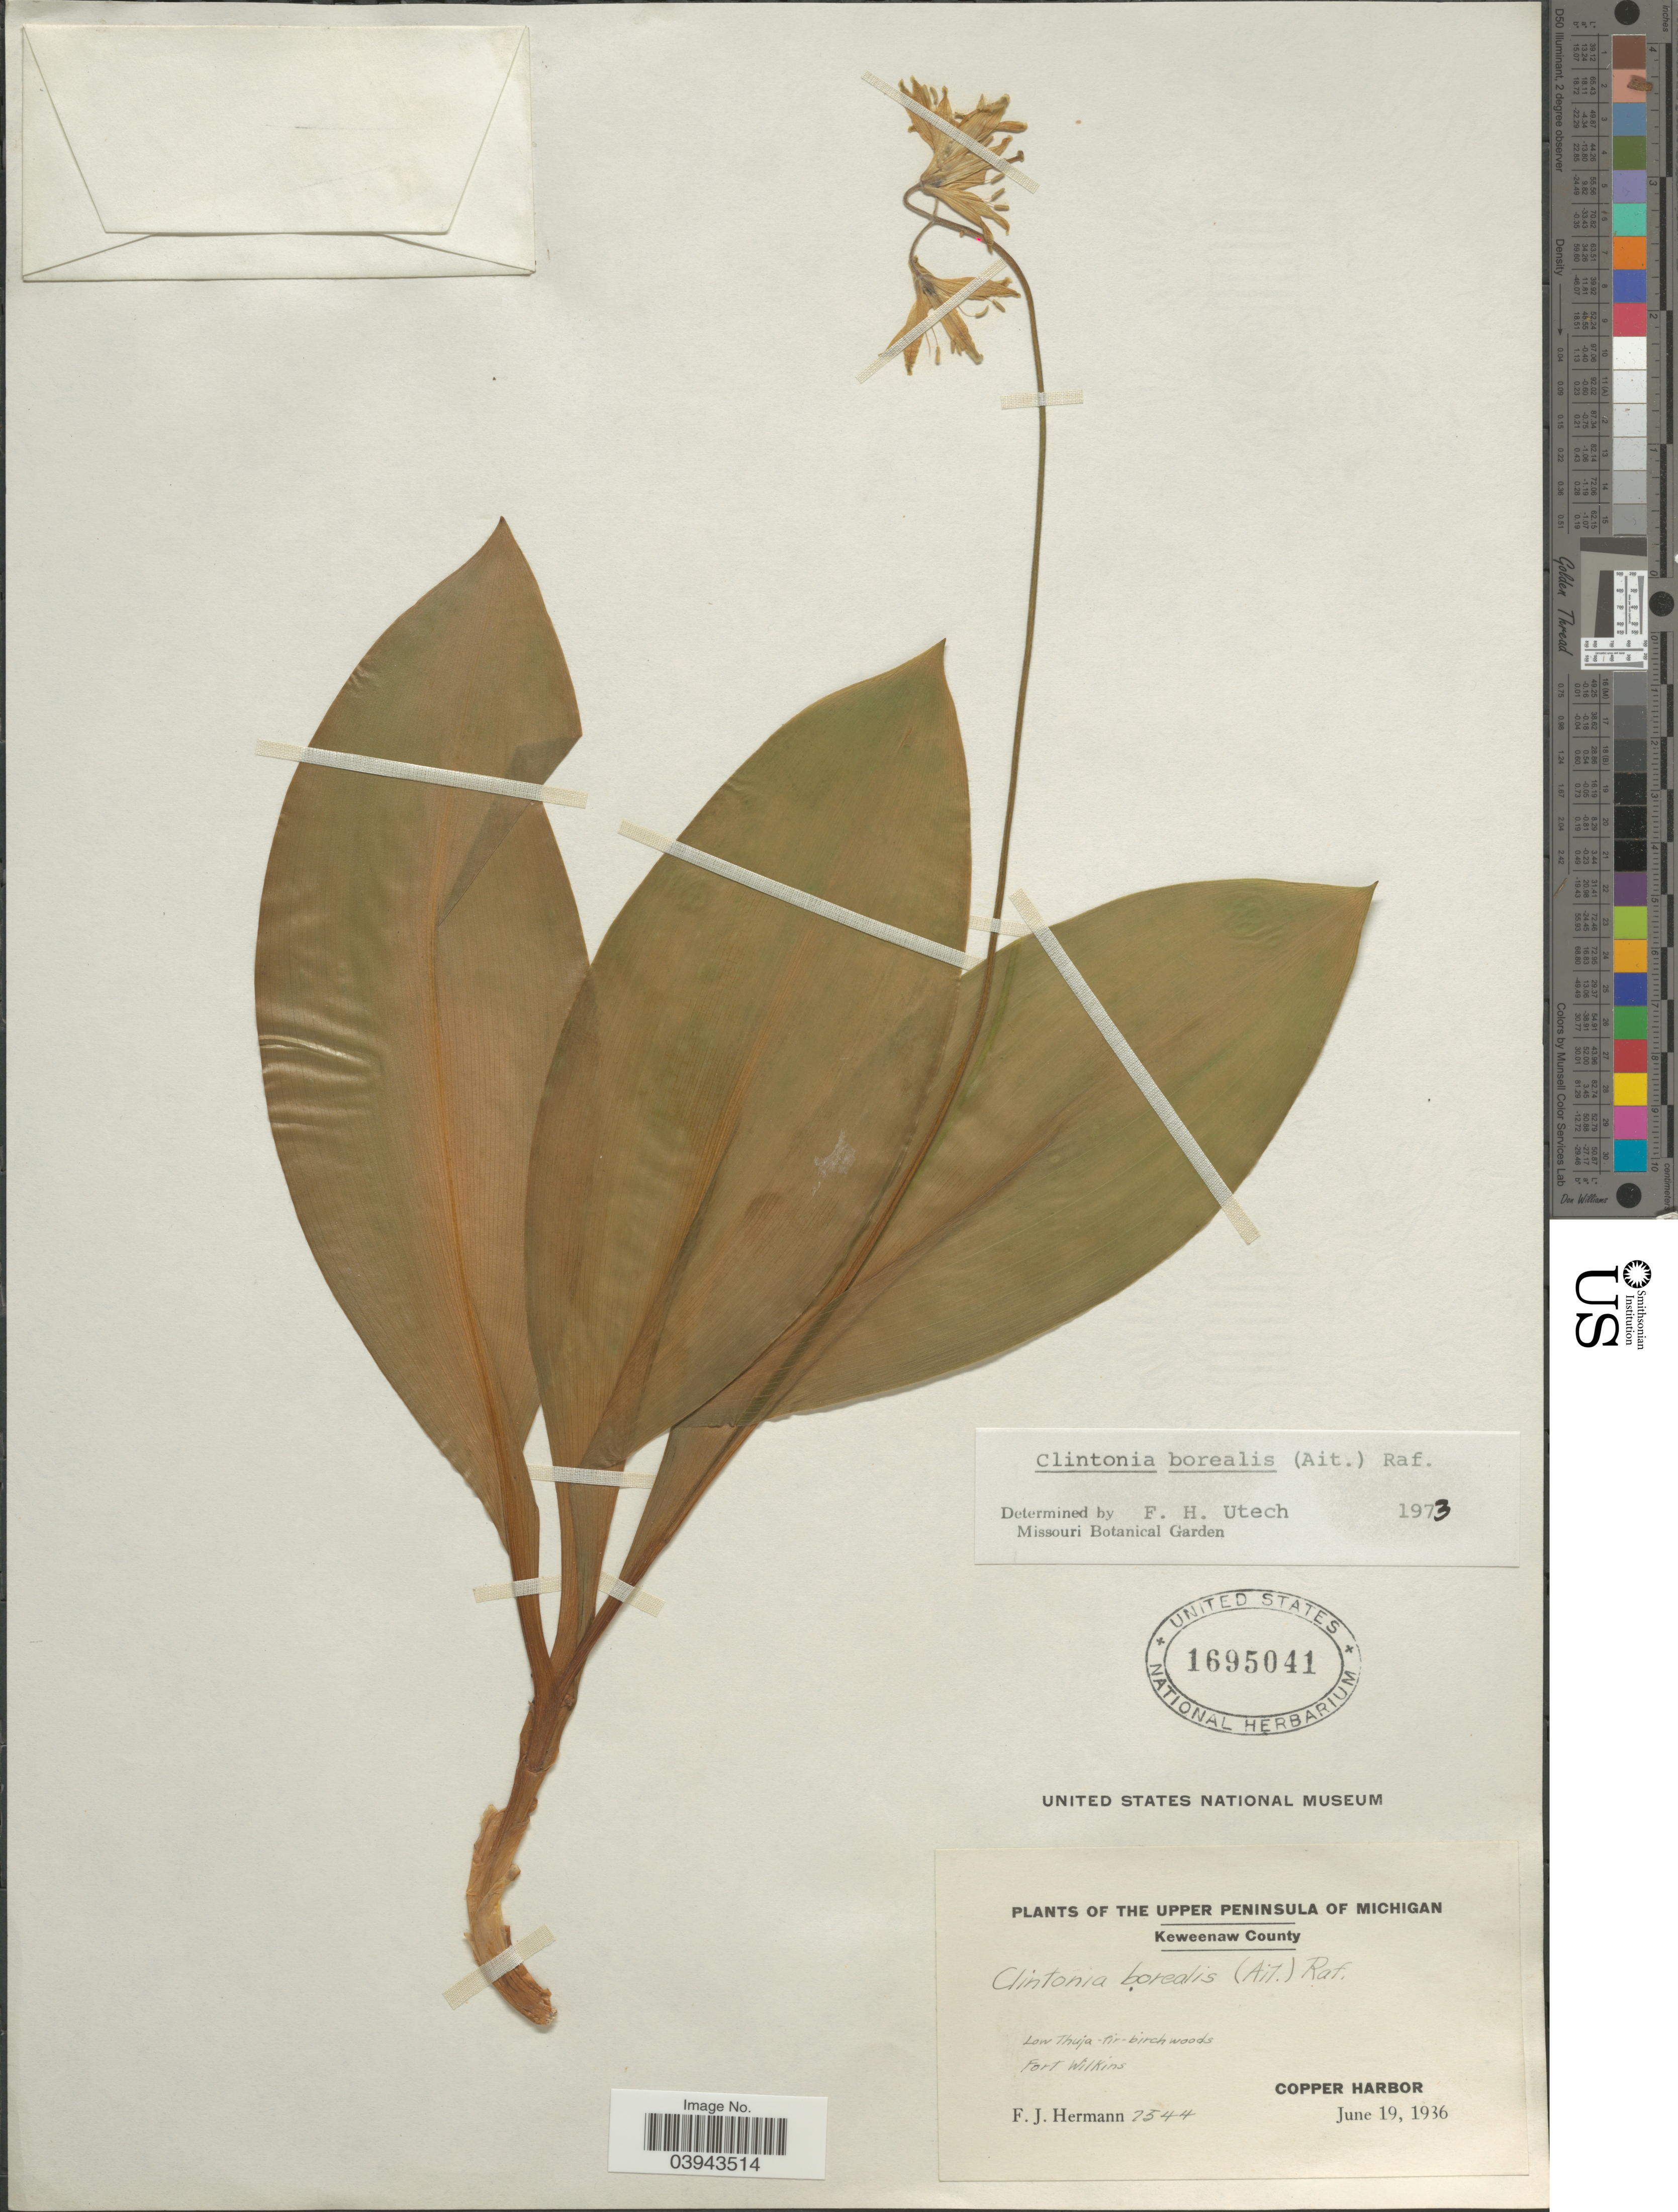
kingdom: Plantae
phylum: Tracheophyta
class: Liliopsida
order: Liliales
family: Liliaceae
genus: Clintonia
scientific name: Clintonia borealis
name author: (Aiton) Raf.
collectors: F. J. Hermann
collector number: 2544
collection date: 1936-06-19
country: United States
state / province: Michigan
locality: The Upper Peninsula of Michigan. Keweenaw County. Low Thuja-fir-birch woods. Fort Wilkins. Copper Harbor.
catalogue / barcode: US 1695041